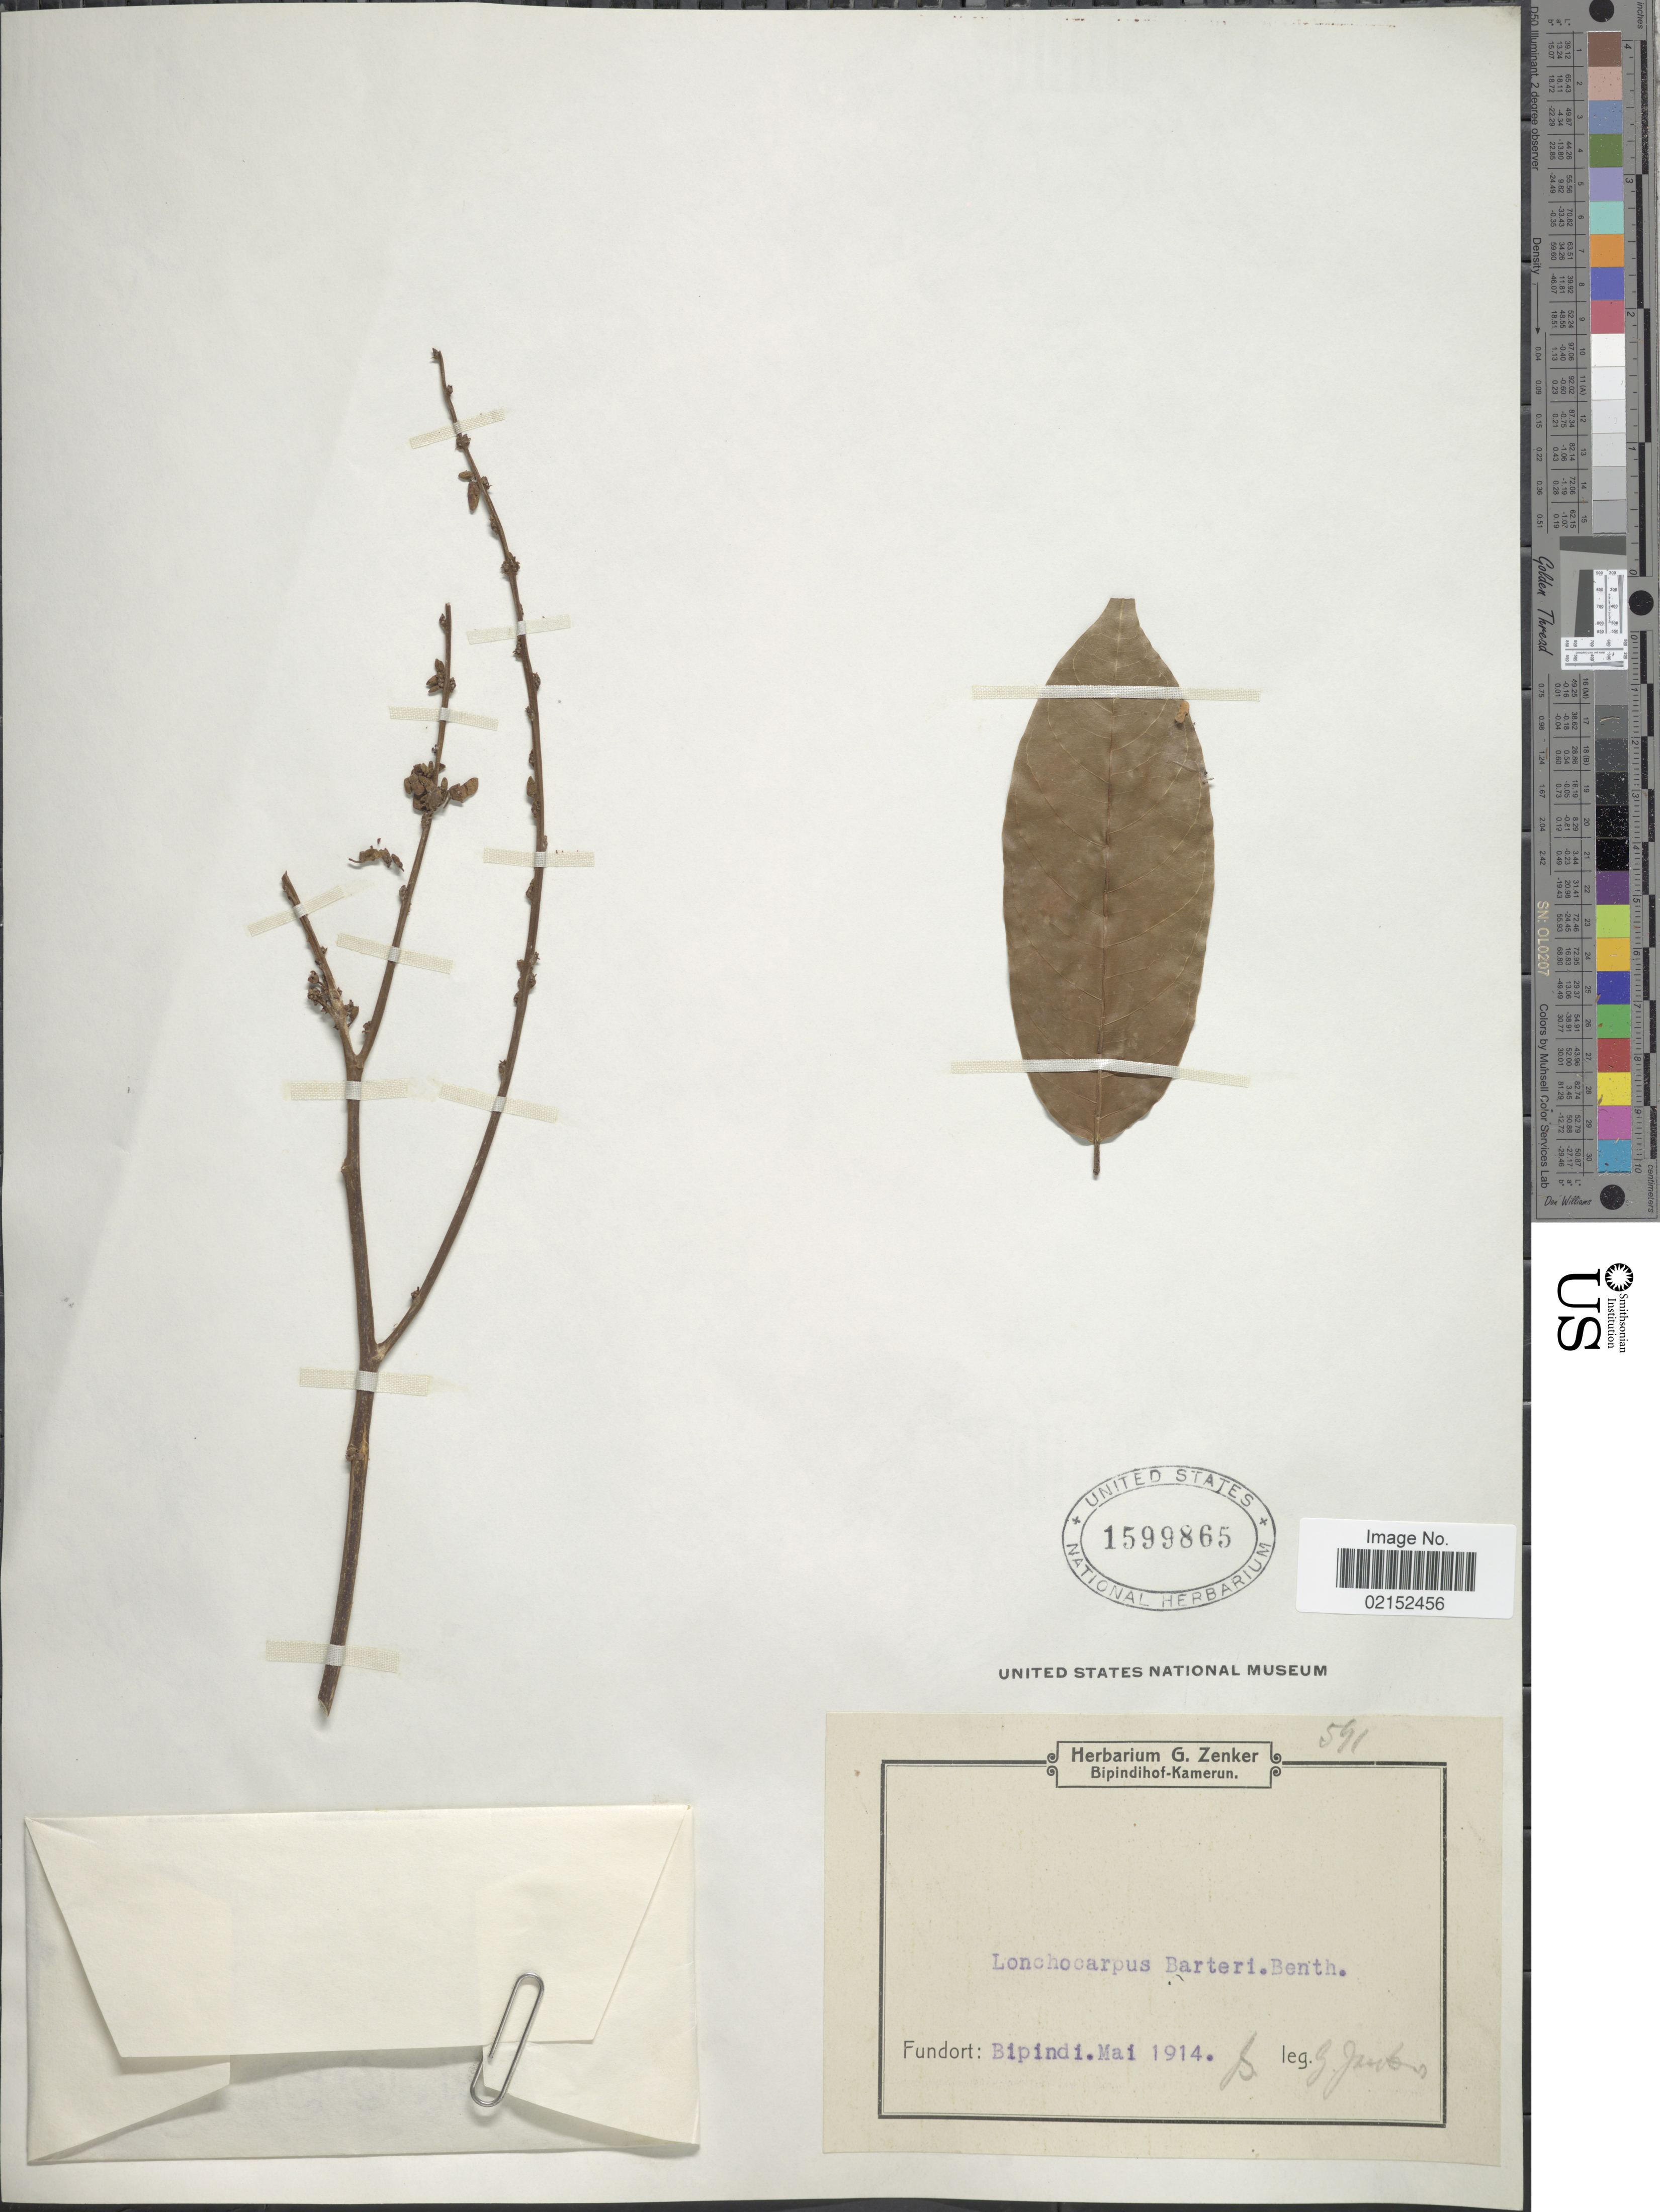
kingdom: Plantae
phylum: Tracheophyta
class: Magnoliopsida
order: Fabales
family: Fabaceae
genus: Lonchocarpus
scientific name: Lonchocarpus barteri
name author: Benth.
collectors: G. A. Zenker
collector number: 591?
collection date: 1914-05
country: Cameroon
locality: Fundort: Bipindi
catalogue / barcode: US 159965